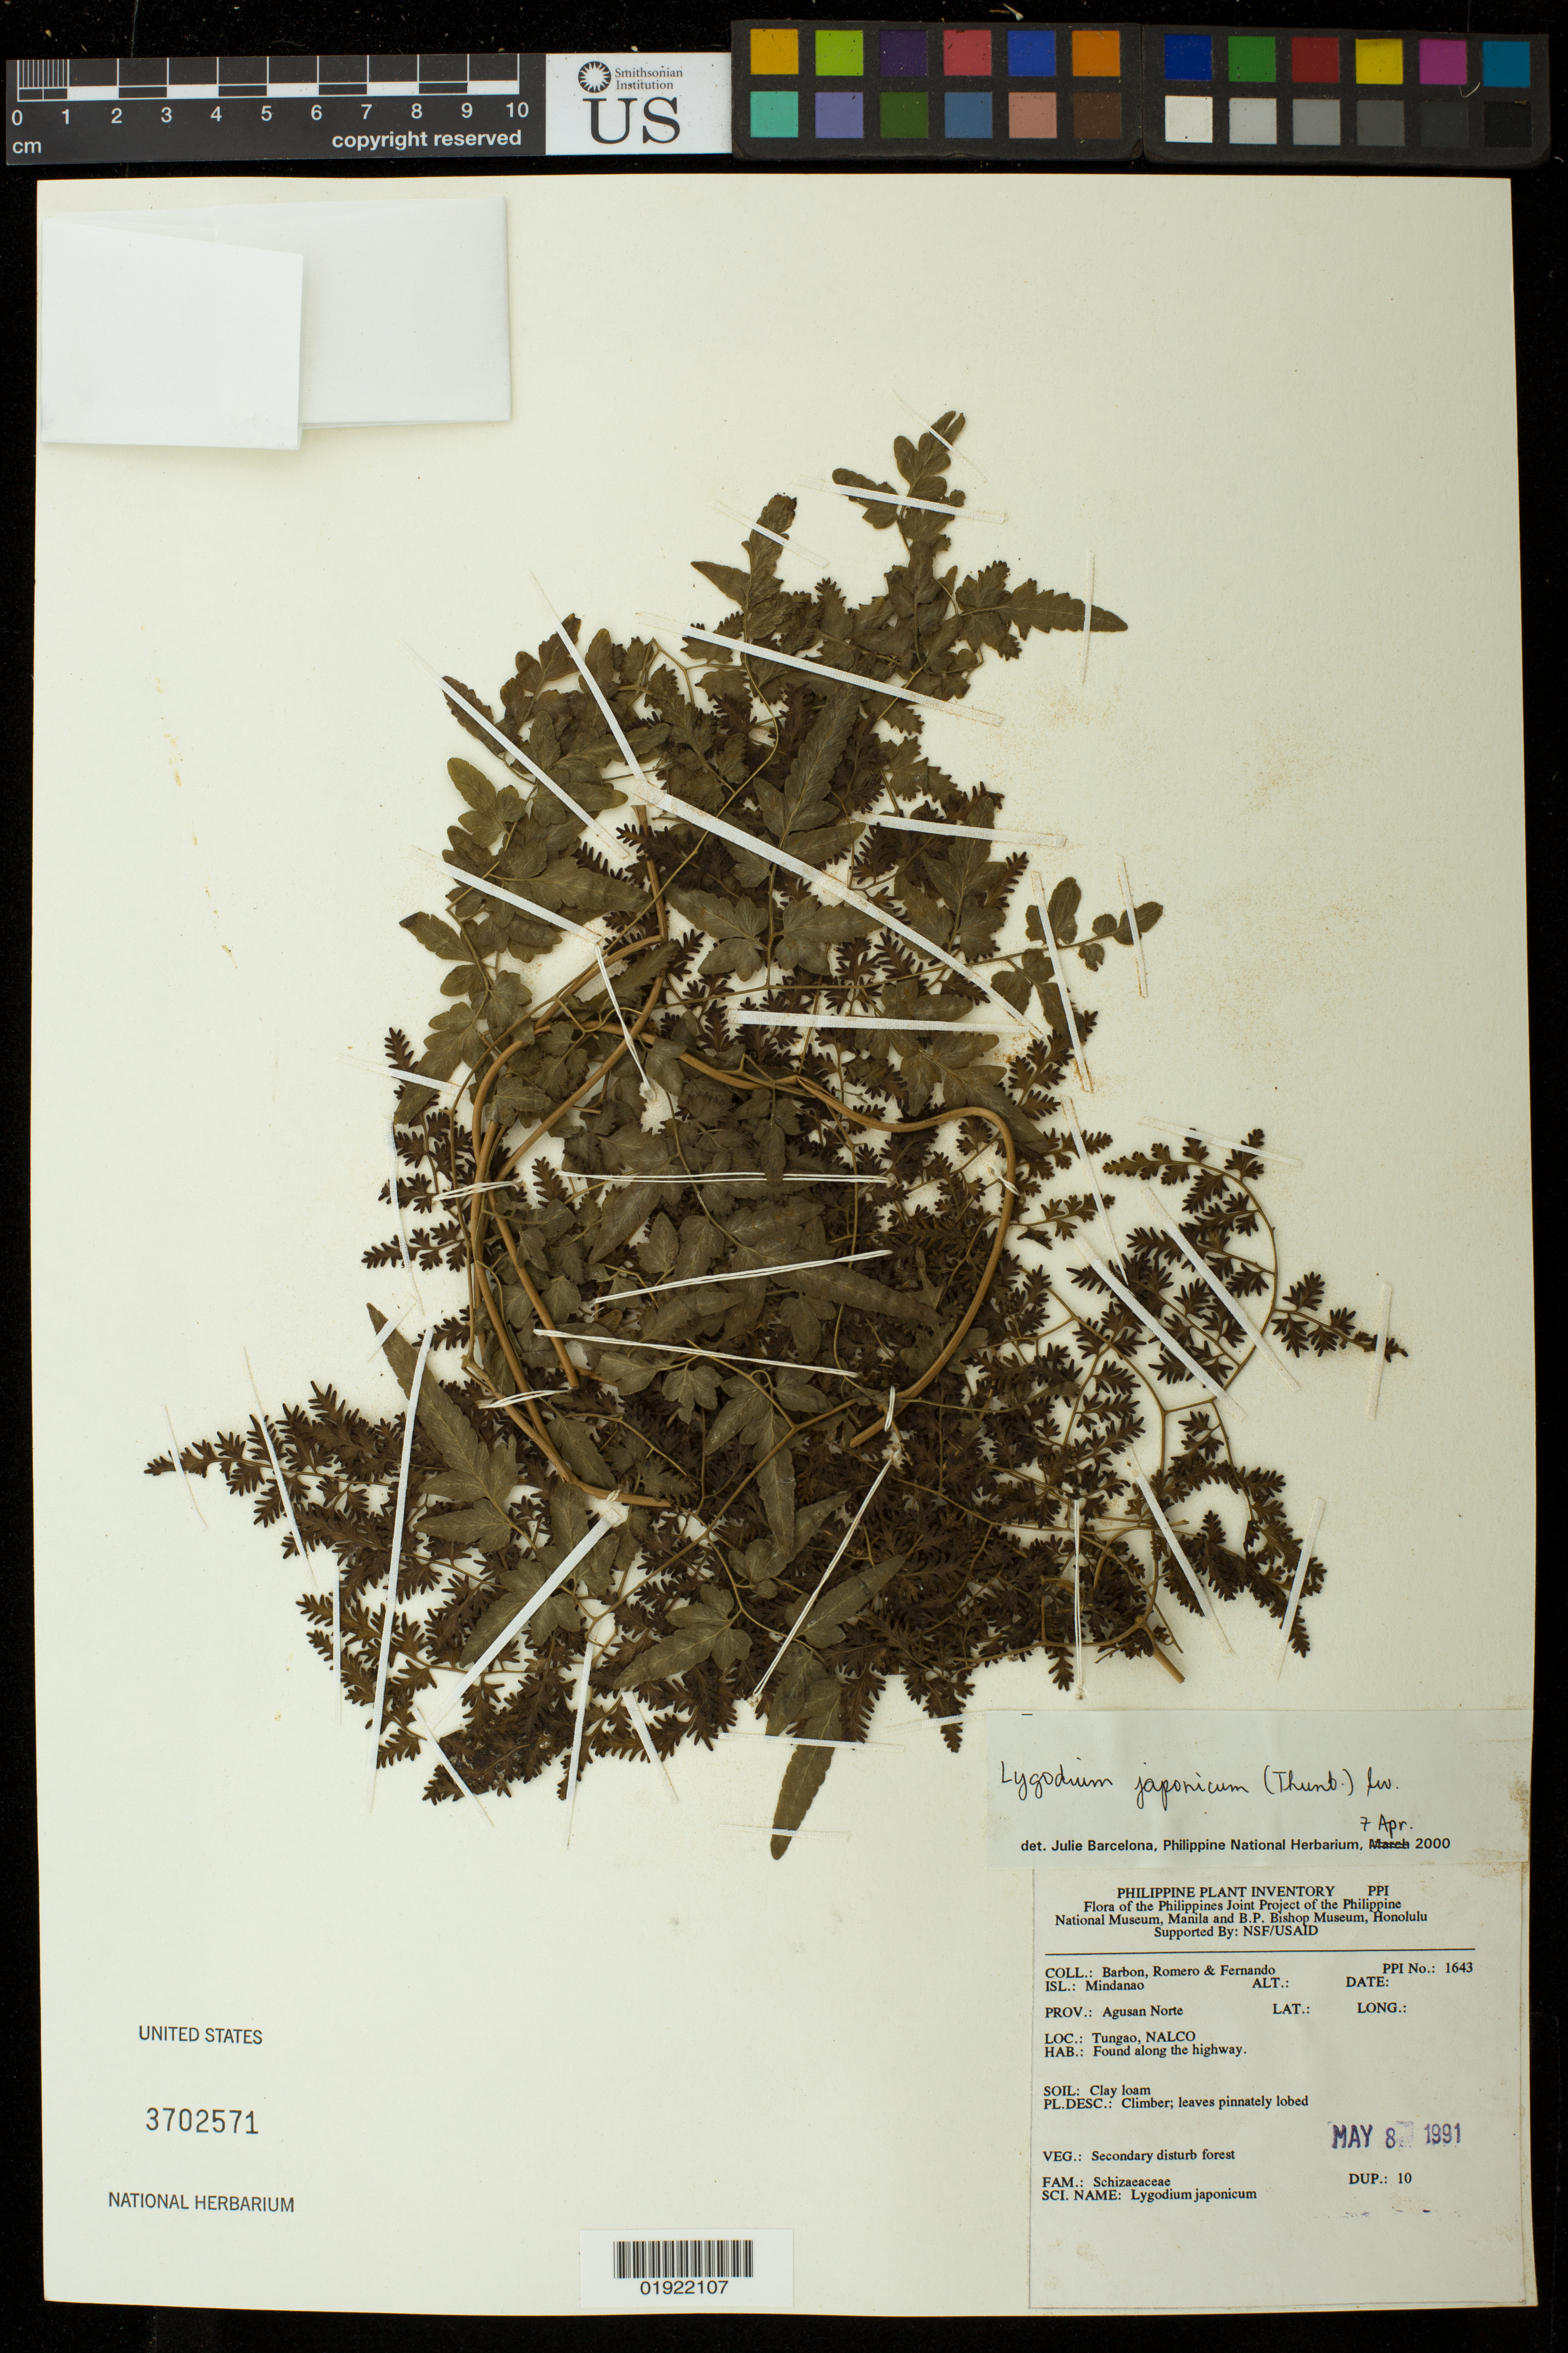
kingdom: Plantae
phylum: Tracheophyta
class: Polypodiopsida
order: Schizaeales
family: Lygodiaceae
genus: Lygodium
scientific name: Lygodium japonicum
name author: (Thunb.) Sw.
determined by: Barcelona, Julie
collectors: E. Barbon, -. Romero & -- Fernando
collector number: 1643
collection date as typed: May 8, 1991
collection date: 1991-05-08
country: Philippines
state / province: Caraga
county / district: Agusan del Norte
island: Mindanao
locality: Tungao, Nalco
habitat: soil:clay loam, secondary disturb forest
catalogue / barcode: US 3702571